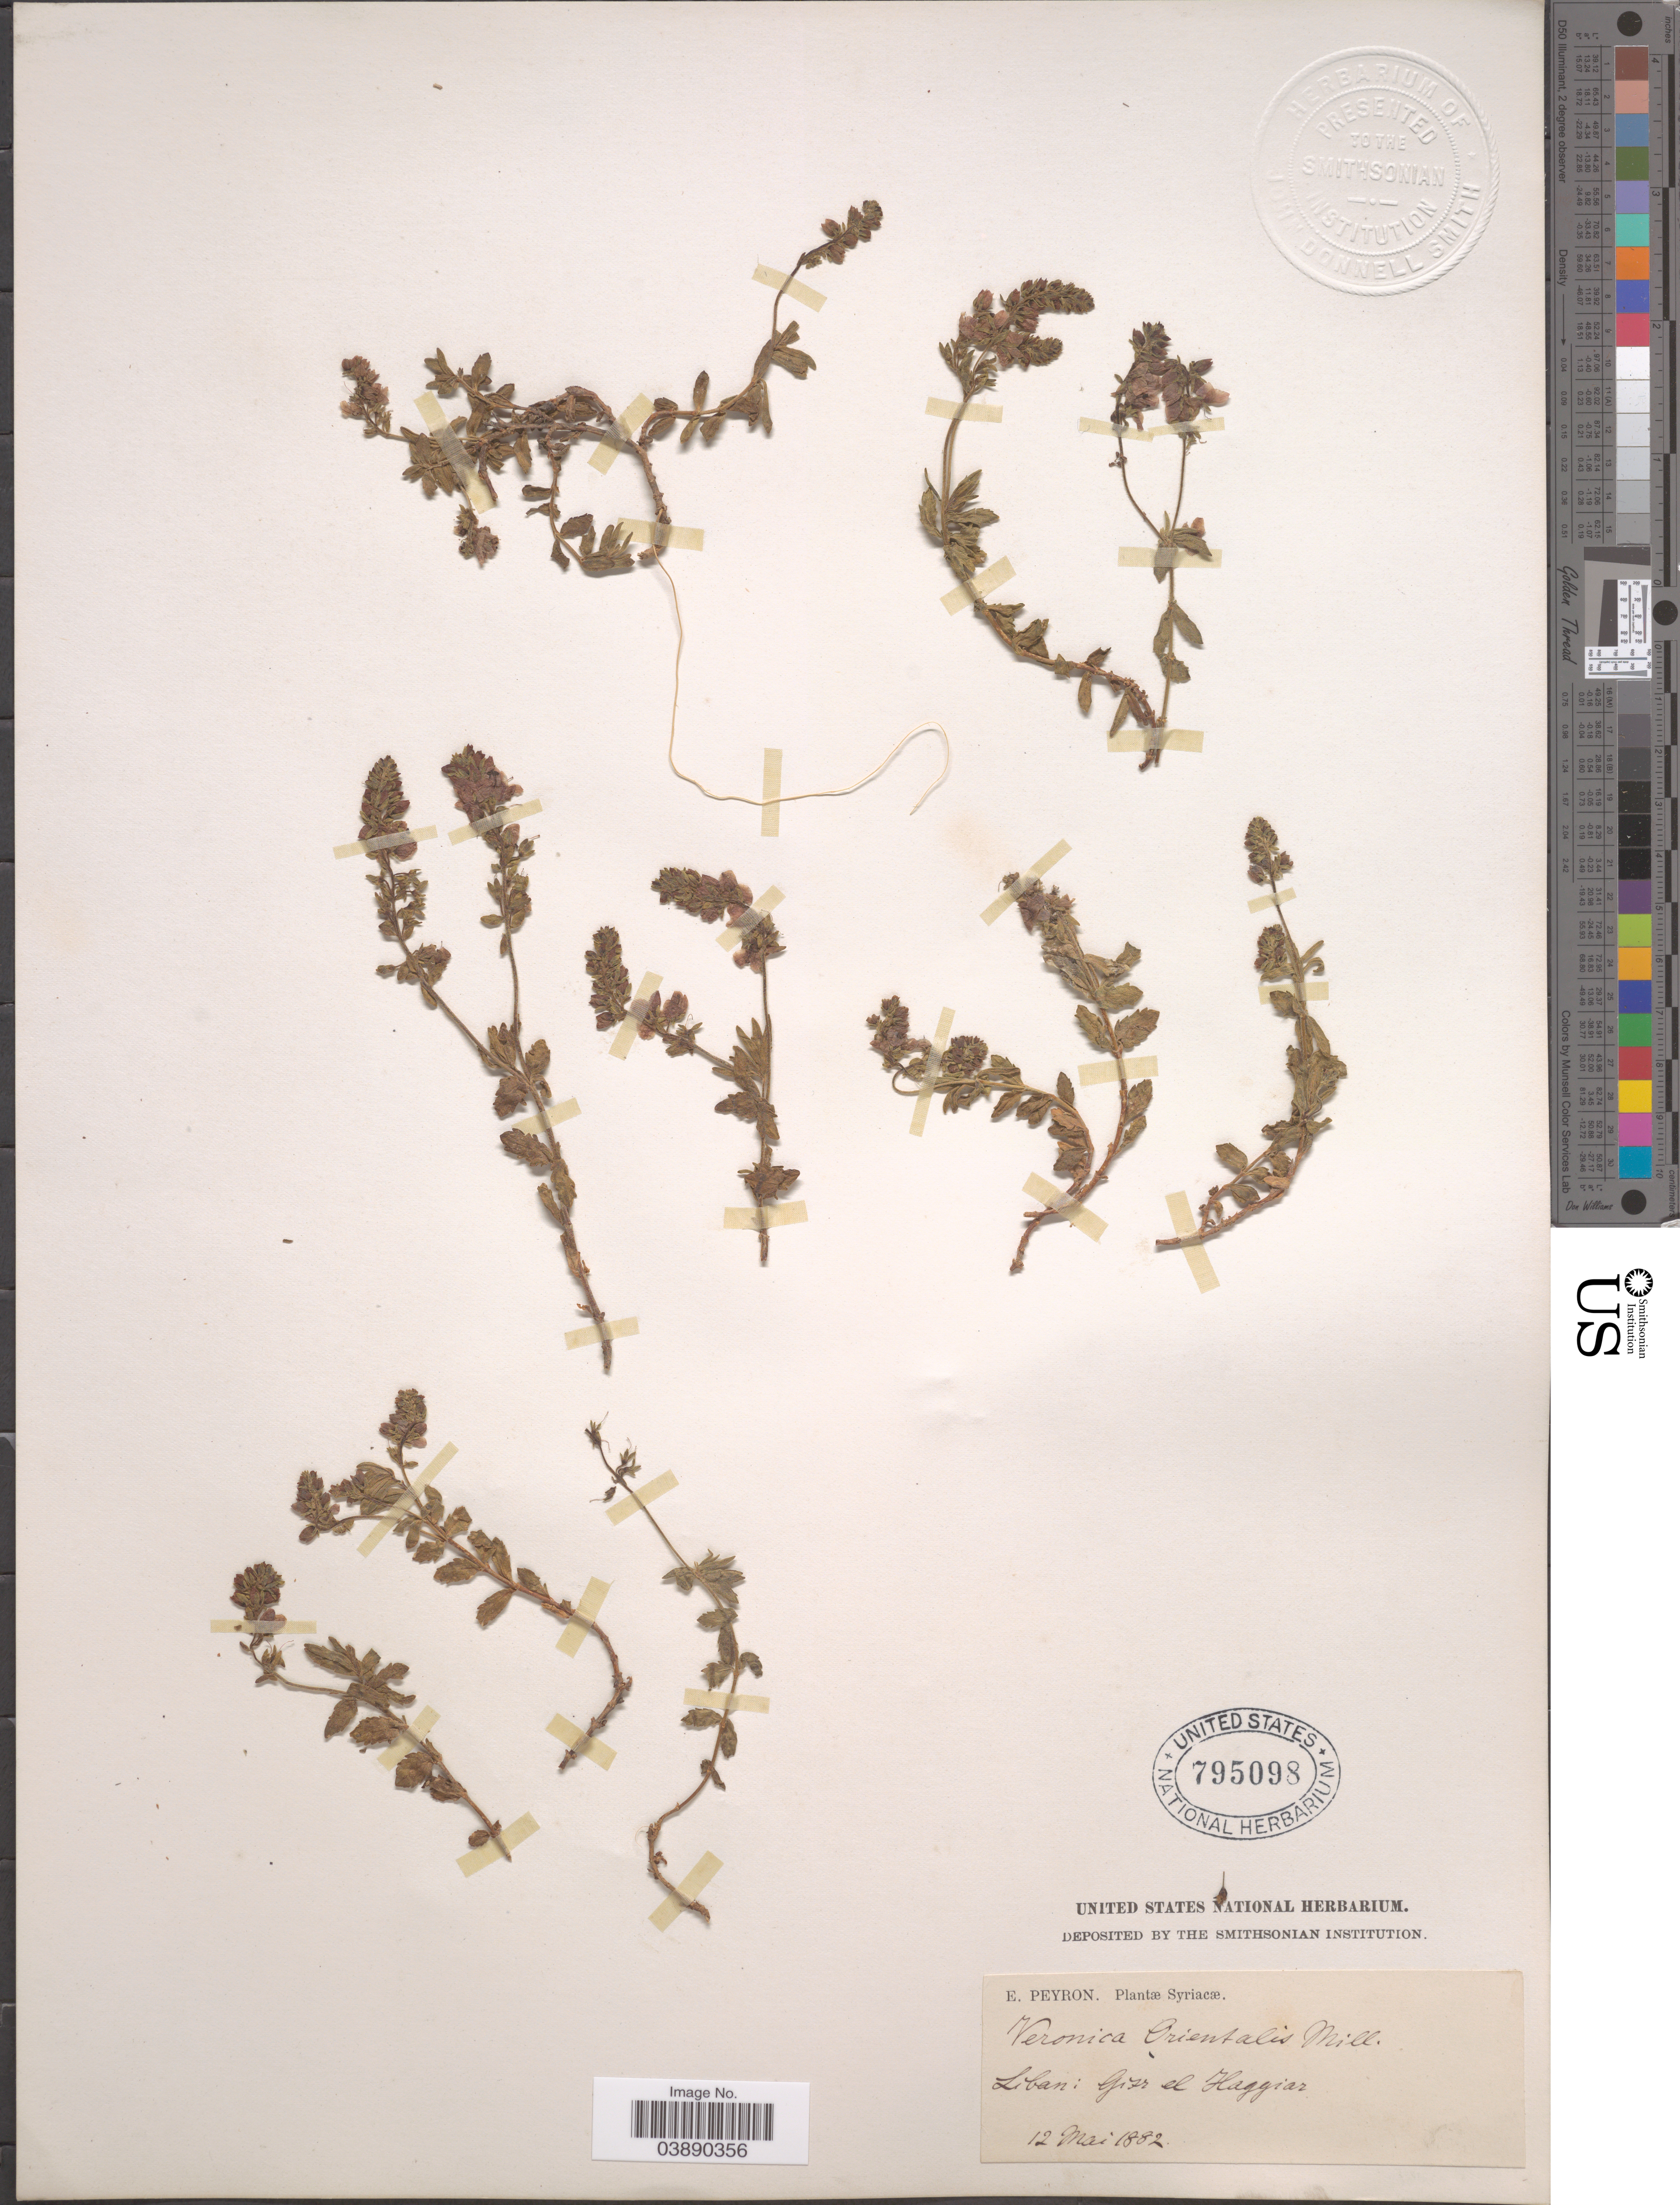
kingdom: Plantae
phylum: Tracheophyta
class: Magnoliopsida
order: Lamiales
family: Plantaginaceae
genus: Veronica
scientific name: Veronica orientalis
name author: Mill.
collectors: E. Peyron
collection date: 1882-05-12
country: Lebanon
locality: Liban: Gizr el Haggiar.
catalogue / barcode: US 795098